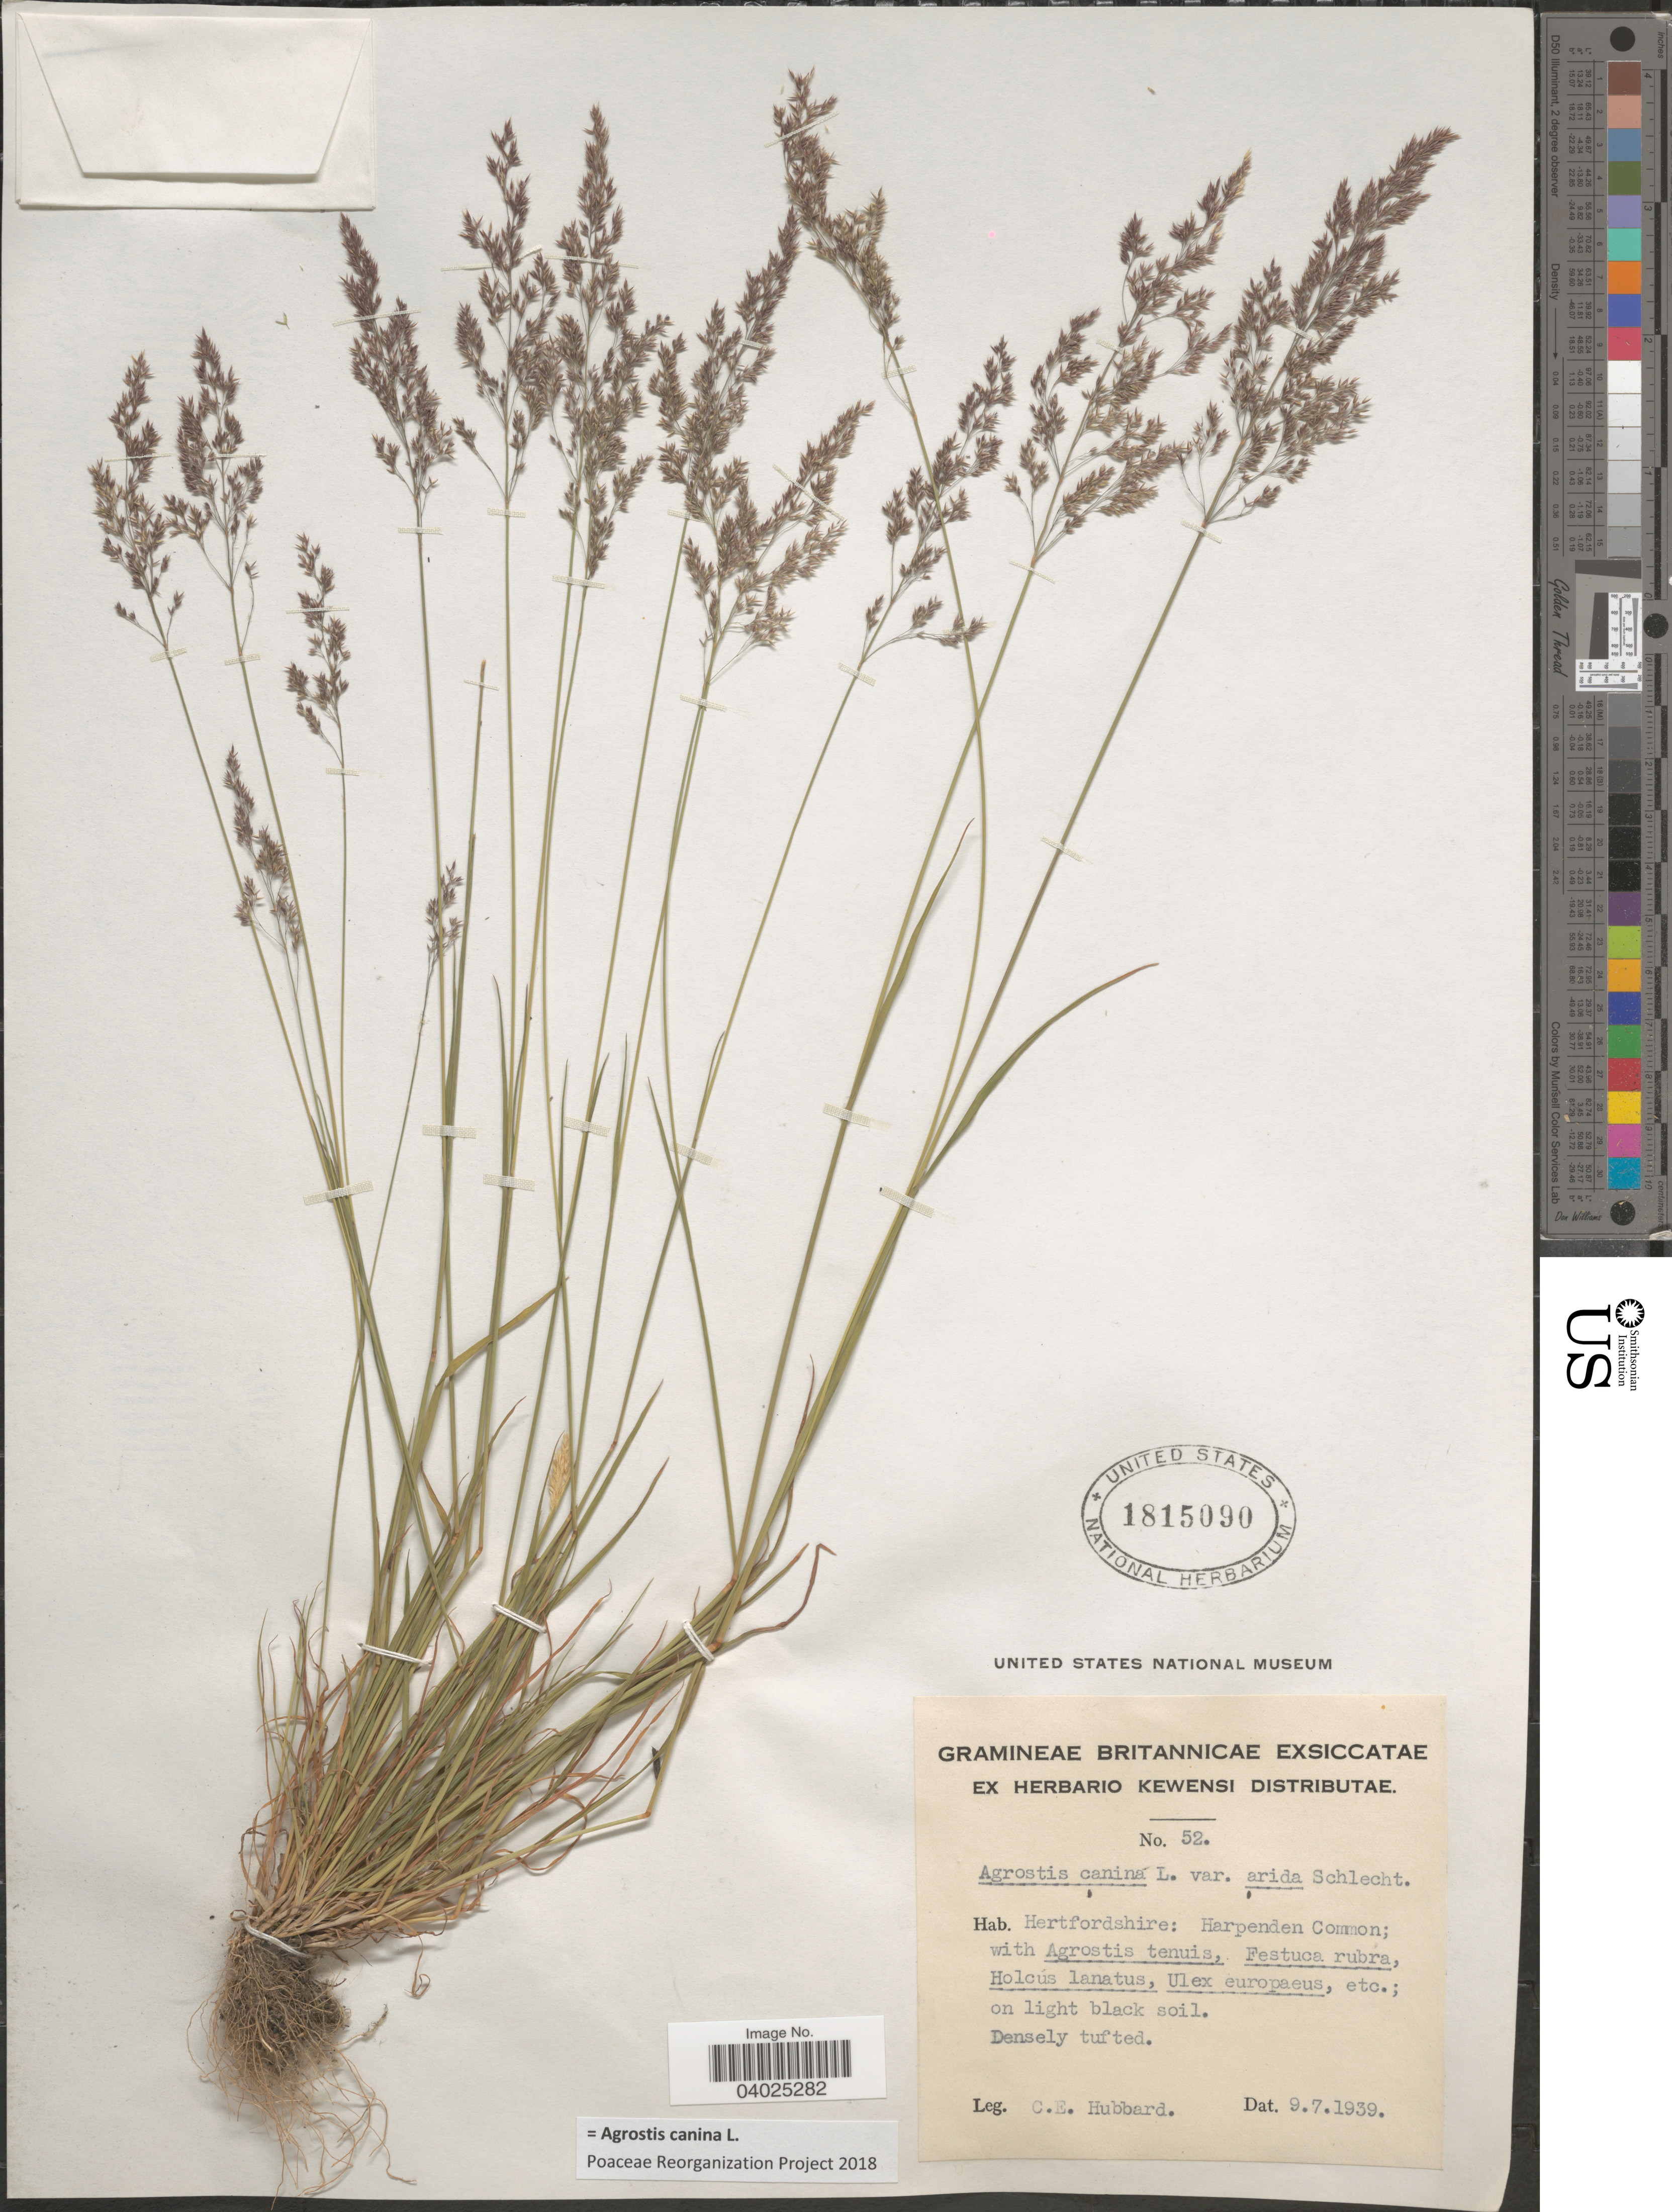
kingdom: Plantae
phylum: Tracheophyta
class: Liliopsida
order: Poales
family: Poaceae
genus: Agrostis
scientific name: Agrostis canina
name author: L.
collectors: C. E. Hubbard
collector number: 52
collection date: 1939-07-09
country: United Kingdom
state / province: England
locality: Hertfordshire: Harpenden Common.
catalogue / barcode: US 1815090